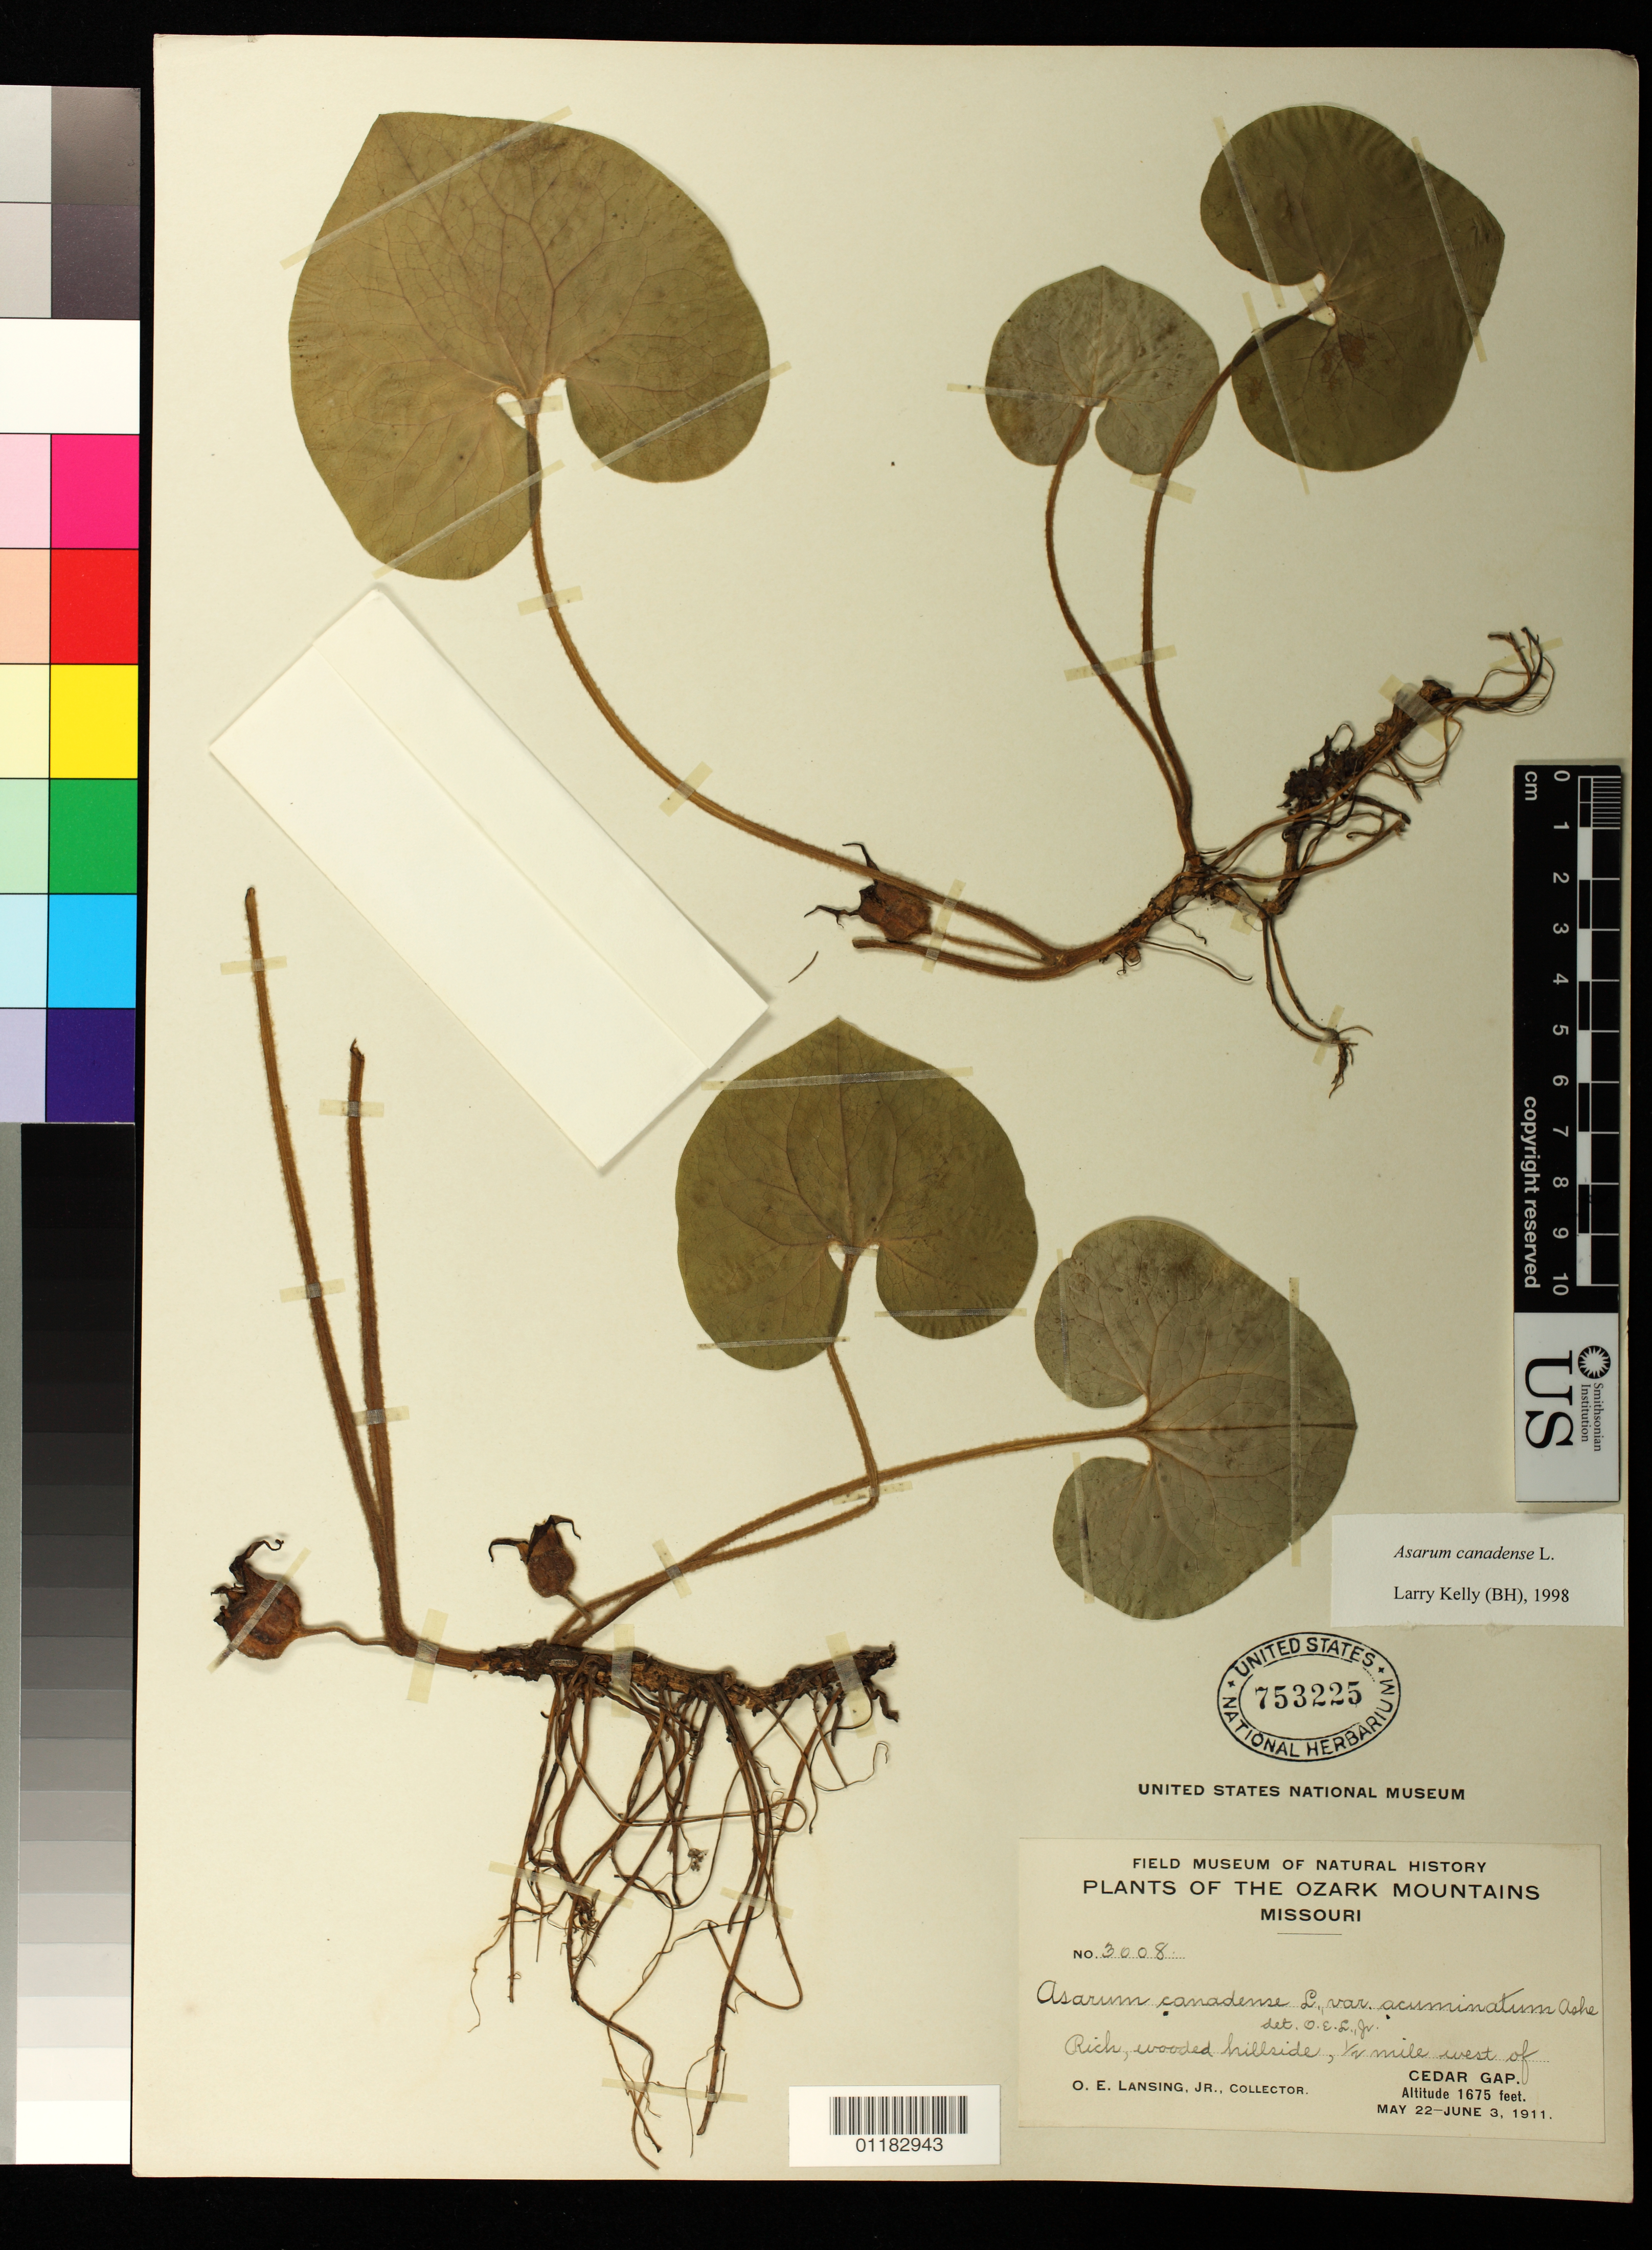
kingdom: Plantae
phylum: Tracheophyta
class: Magnoliopsida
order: Piperales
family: Aristolochiaceae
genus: Asarum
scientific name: Asarum canadense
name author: L.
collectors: O. E. Lansing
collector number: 3008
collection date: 1911-04-22/1911-06-03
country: United States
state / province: Missouri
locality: Rich wooded hillside 1/2 mile west of Cedar Gap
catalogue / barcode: US 753225